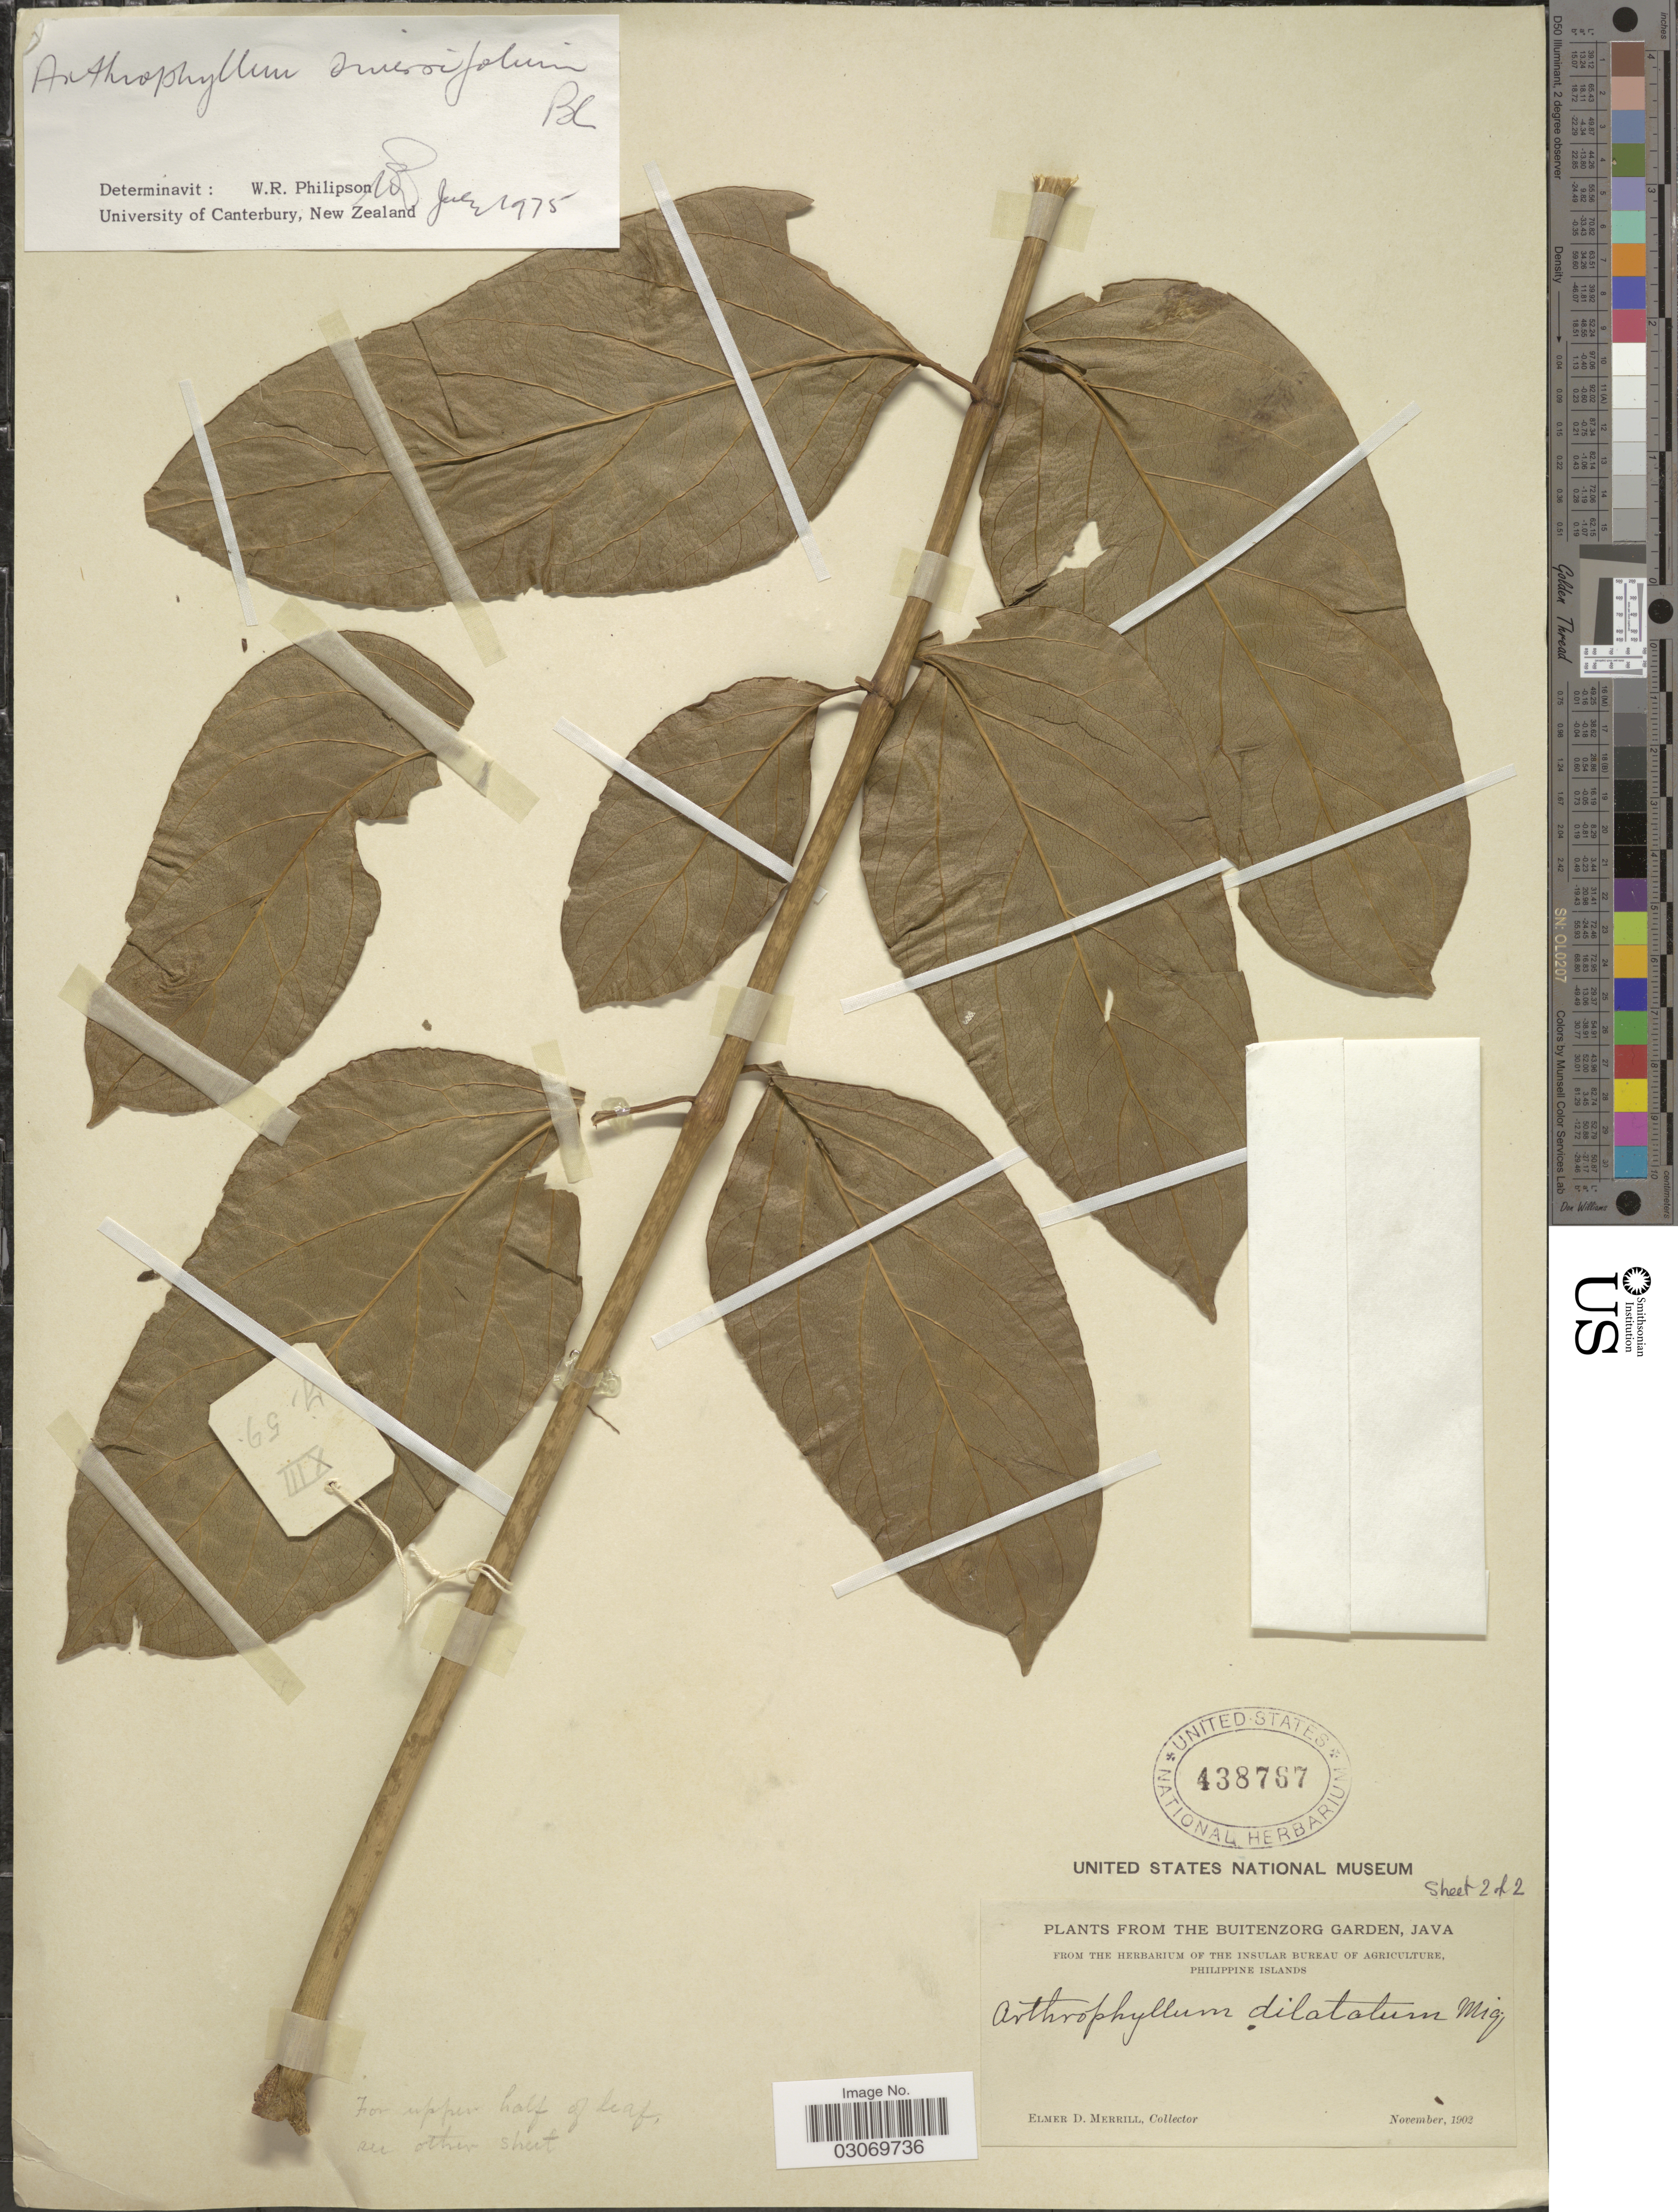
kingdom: Plantae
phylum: Tracheophyta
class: Magnoliopsida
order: Apiales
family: Araliaceae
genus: Arthrophyllum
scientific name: Arthrophyllum dilatatum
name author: Miq.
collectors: E. D. Merrill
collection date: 1902-11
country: Indonesia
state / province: Java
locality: The Buitenzorg Garden.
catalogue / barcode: US 438767